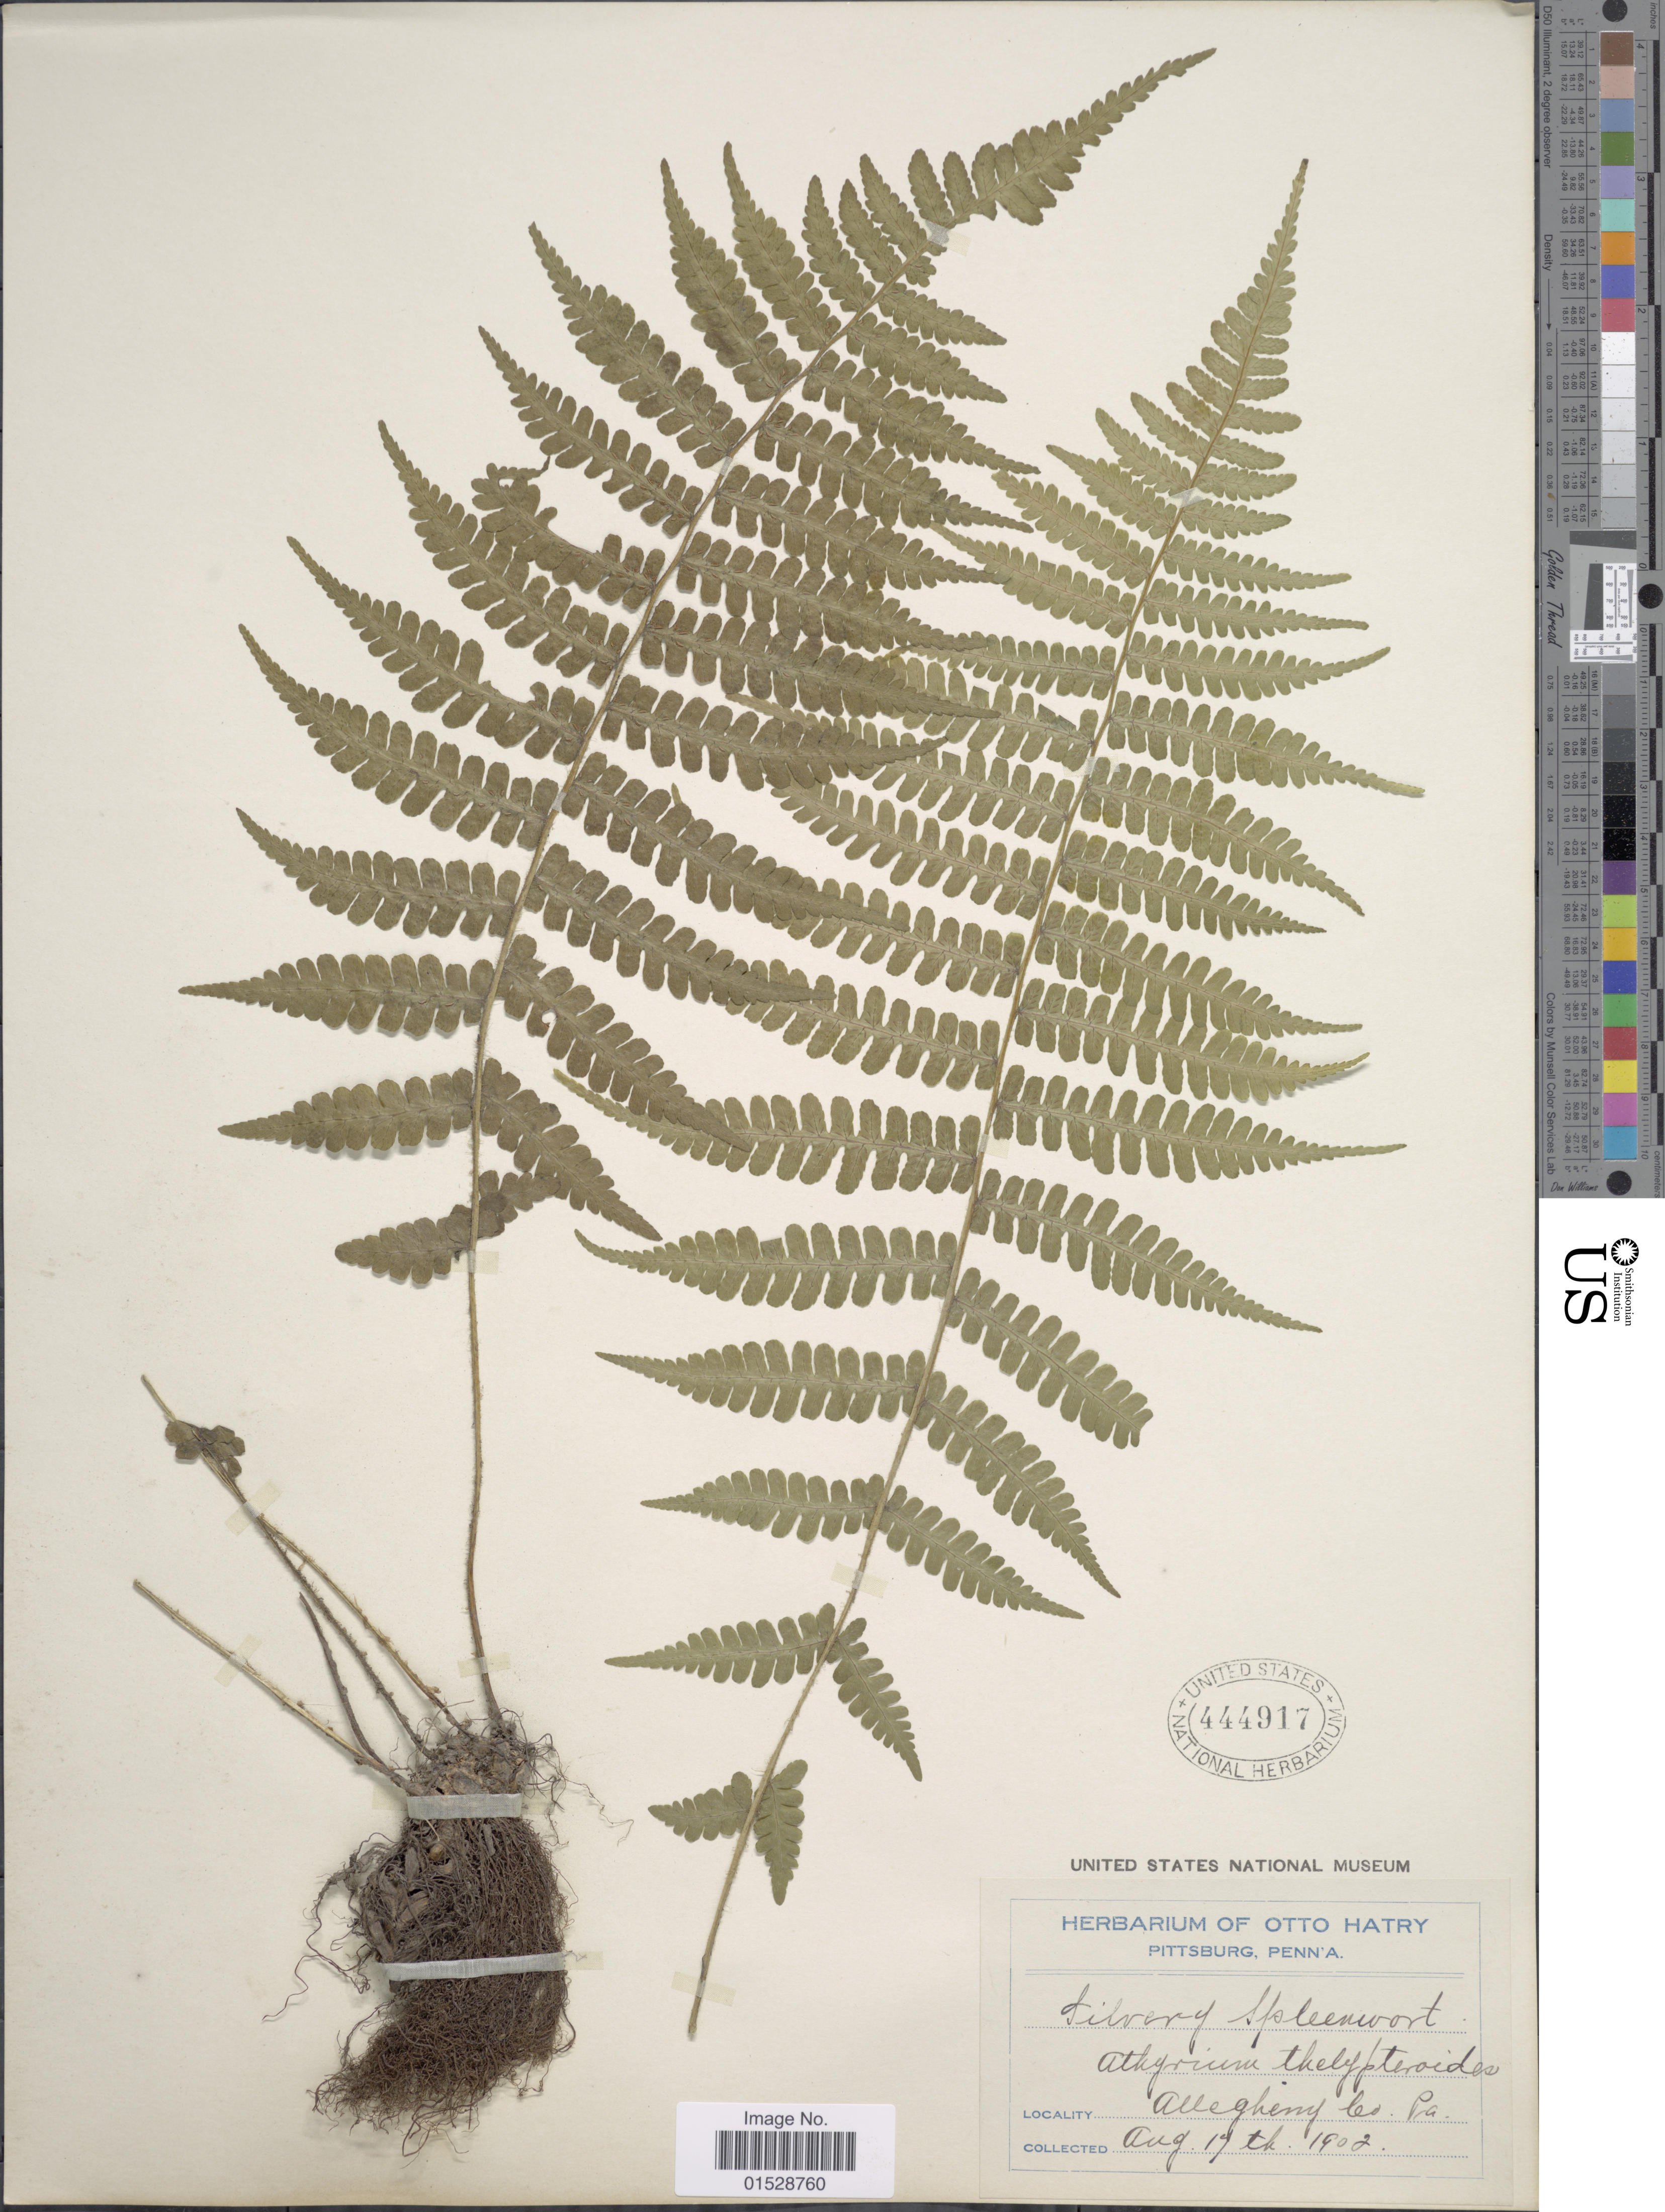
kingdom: Plantae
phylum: Tracheophyta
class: Polypodiopsida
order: Polypodiales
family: Athyriaceae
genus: Deparia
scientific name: Deparia acrostichoides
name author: (Sw.) M. Kato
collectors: ex herb. Otto Hatry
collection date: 1902-08-19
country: United States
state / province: Pennsylvania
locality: Allegheny Co.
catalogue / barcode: US 444917